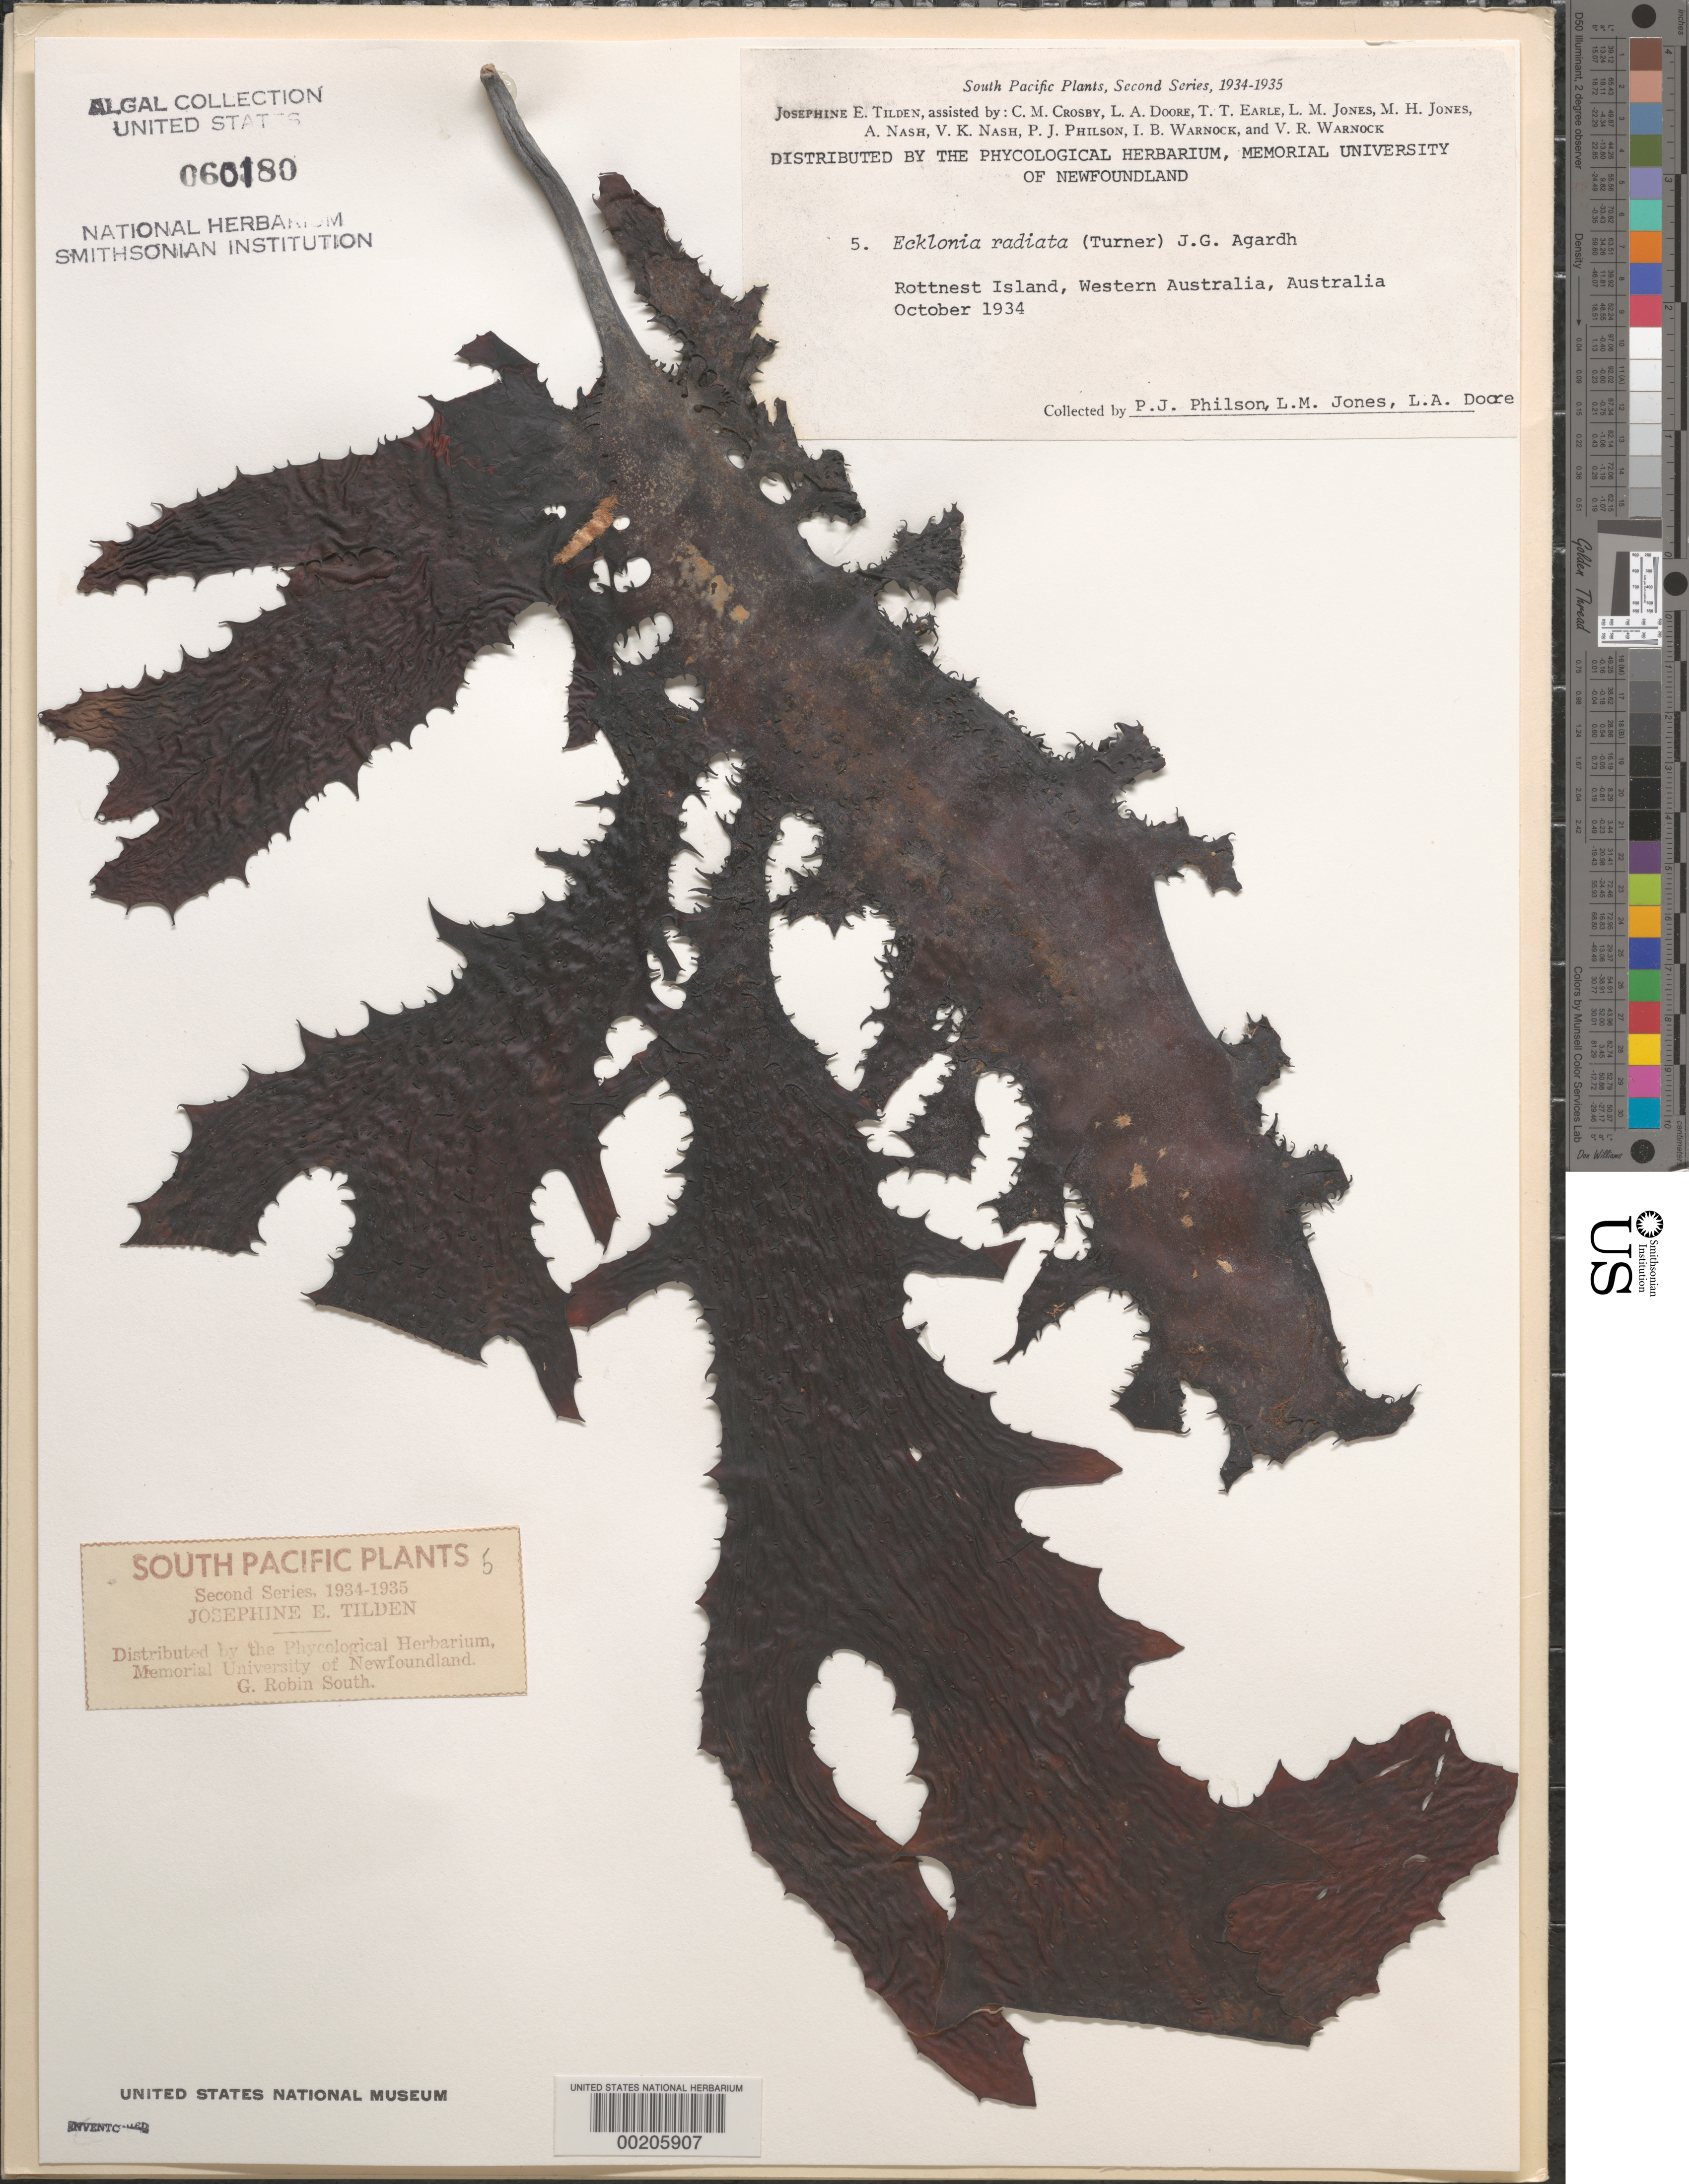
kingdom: Chromista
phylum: Ochrophyta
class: Phaeophyceae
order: Laminariales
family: Lessoniaceae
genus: Ecklonia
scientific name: Ecklonia radiata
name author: (C. Agardh) J. Agardh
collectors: P. Philson, L. M. Jones & L. Doore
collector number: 5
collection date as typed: Oct 1934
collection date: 1934-10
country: Australia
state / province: Western Australia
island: Rottnest Island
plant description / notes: Tilden, South Pacific Plants, Second Series, 1934-1935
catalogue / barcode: US 60180